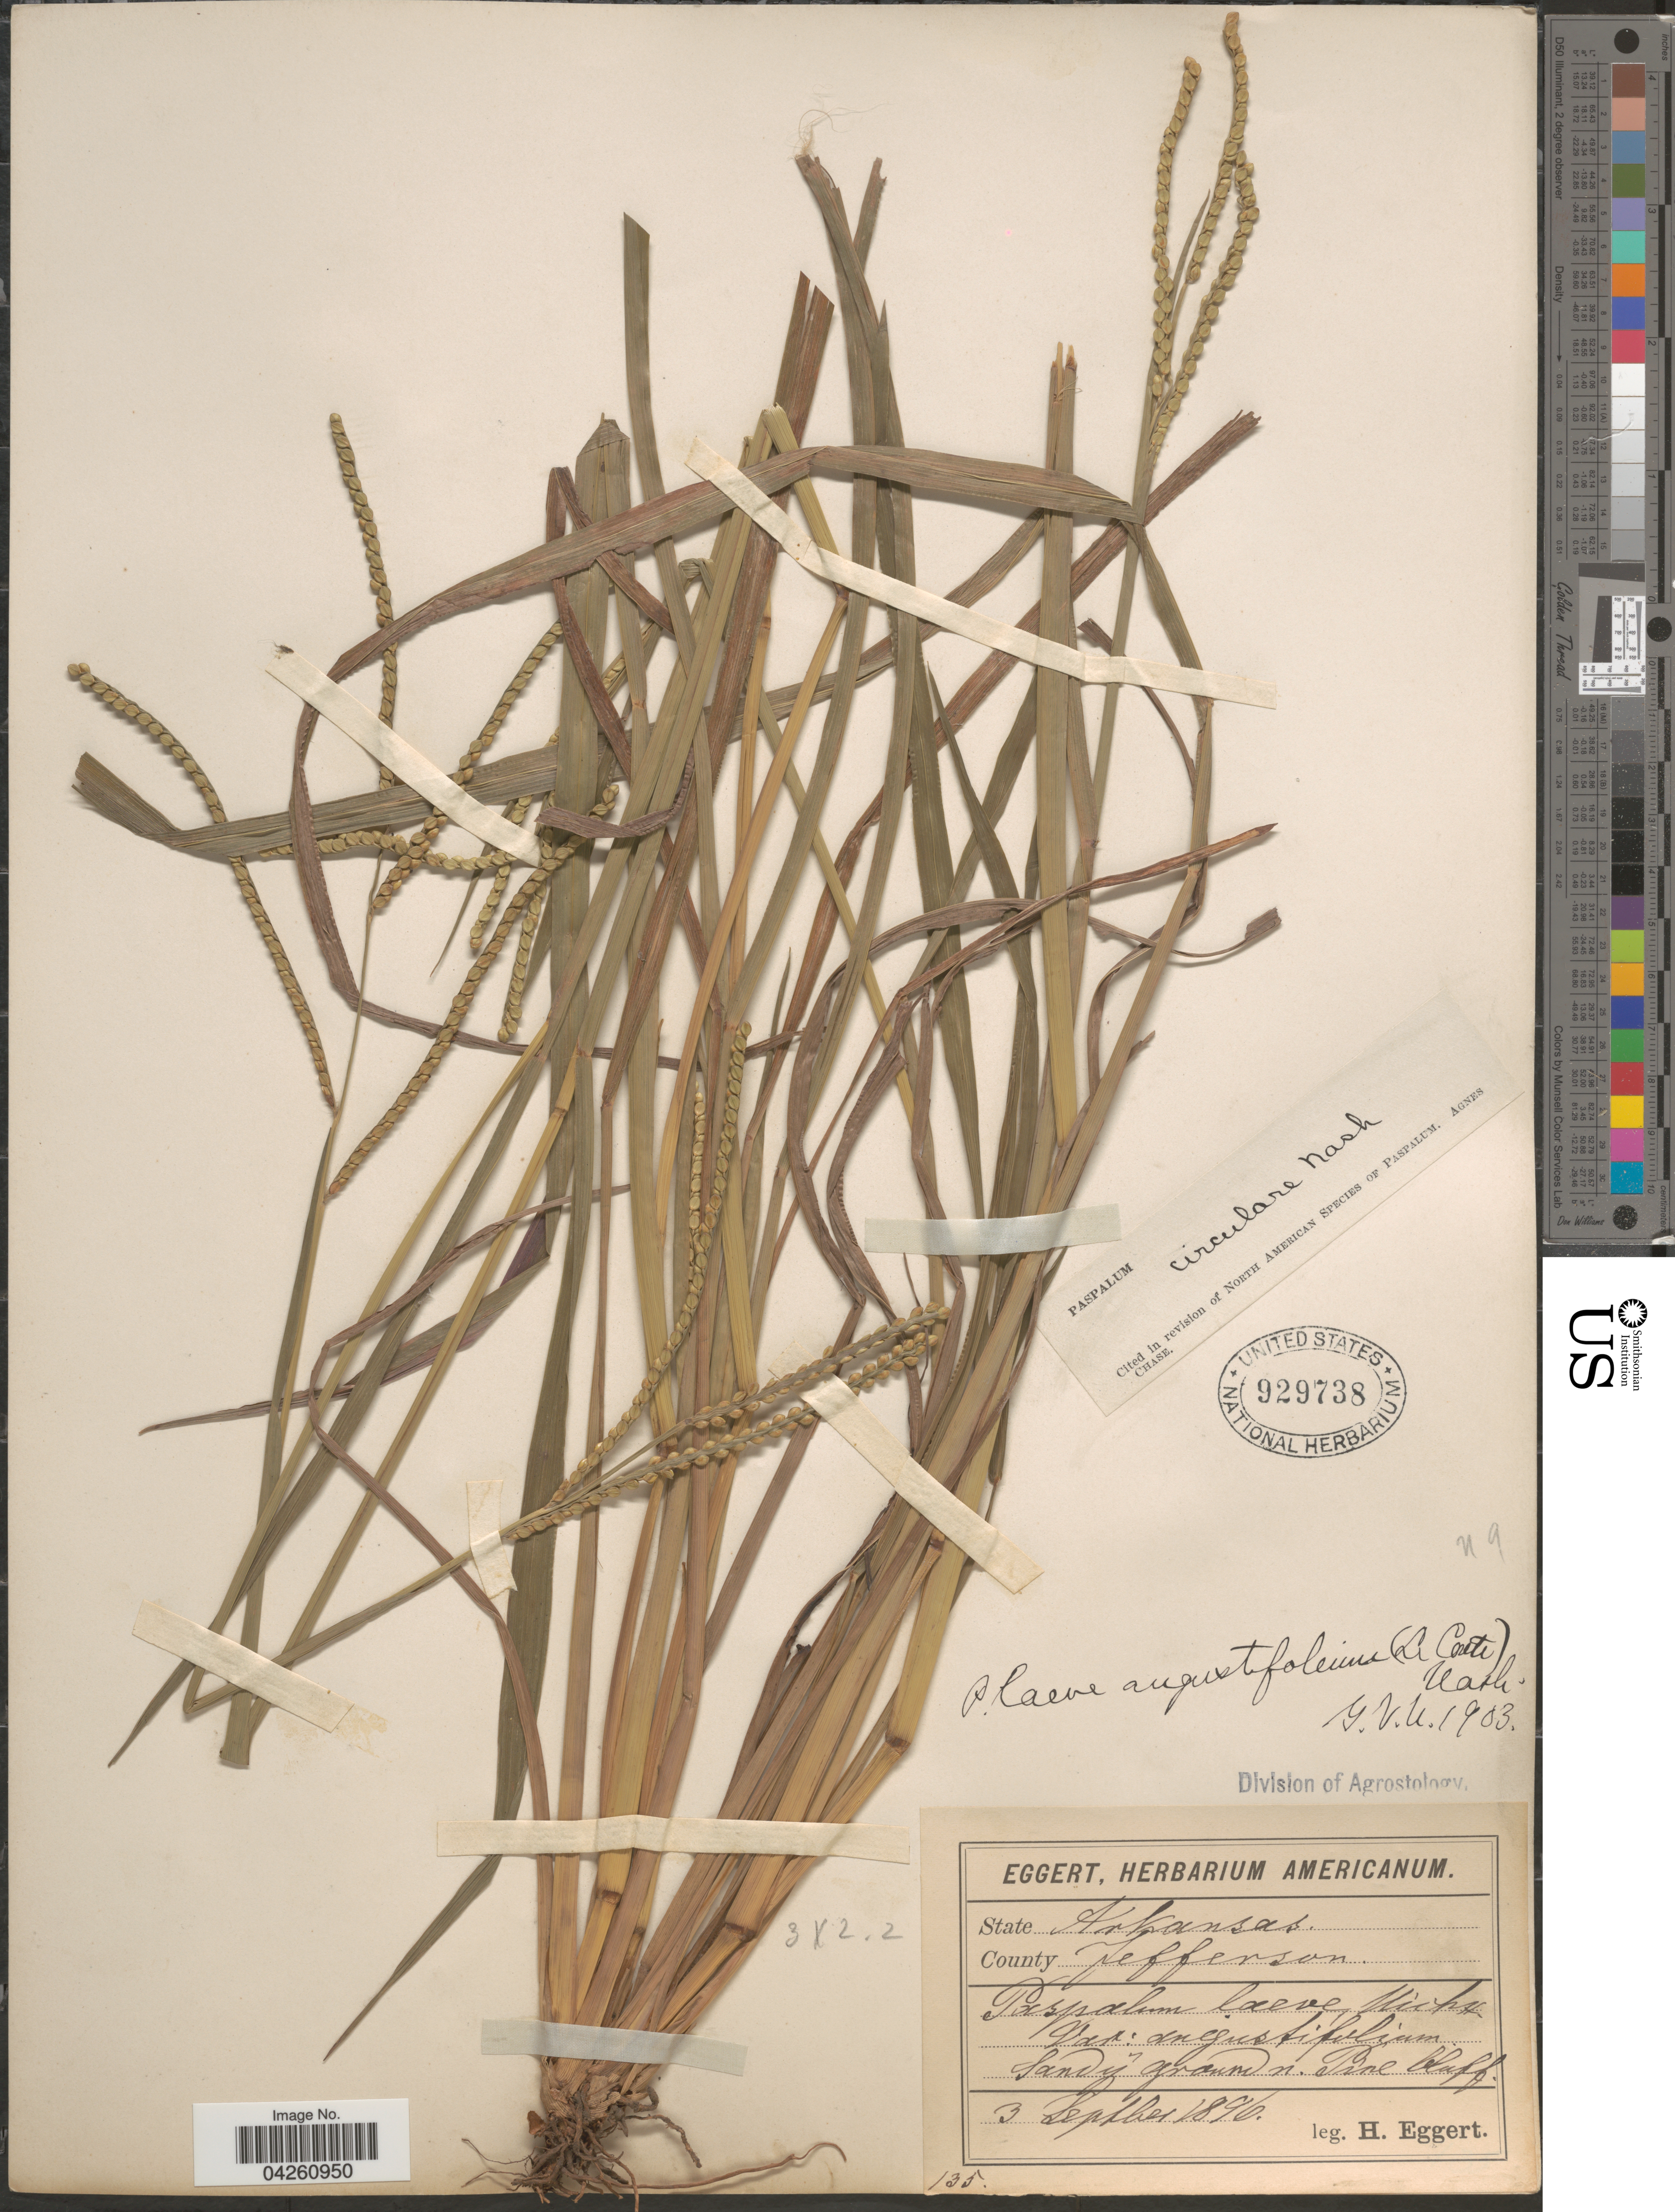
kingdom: Plantae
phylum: Tracheophyta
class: Liliopsida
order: Poales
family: Poaceae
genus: Paspalum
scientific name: Paspalum circulare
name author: Nash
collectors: H. Eggert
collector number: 135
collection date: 1896-09-03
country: United States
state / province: Arkansas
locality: County Jefferson. Sandy ground n. Pine bluff.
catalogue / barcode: US 929738